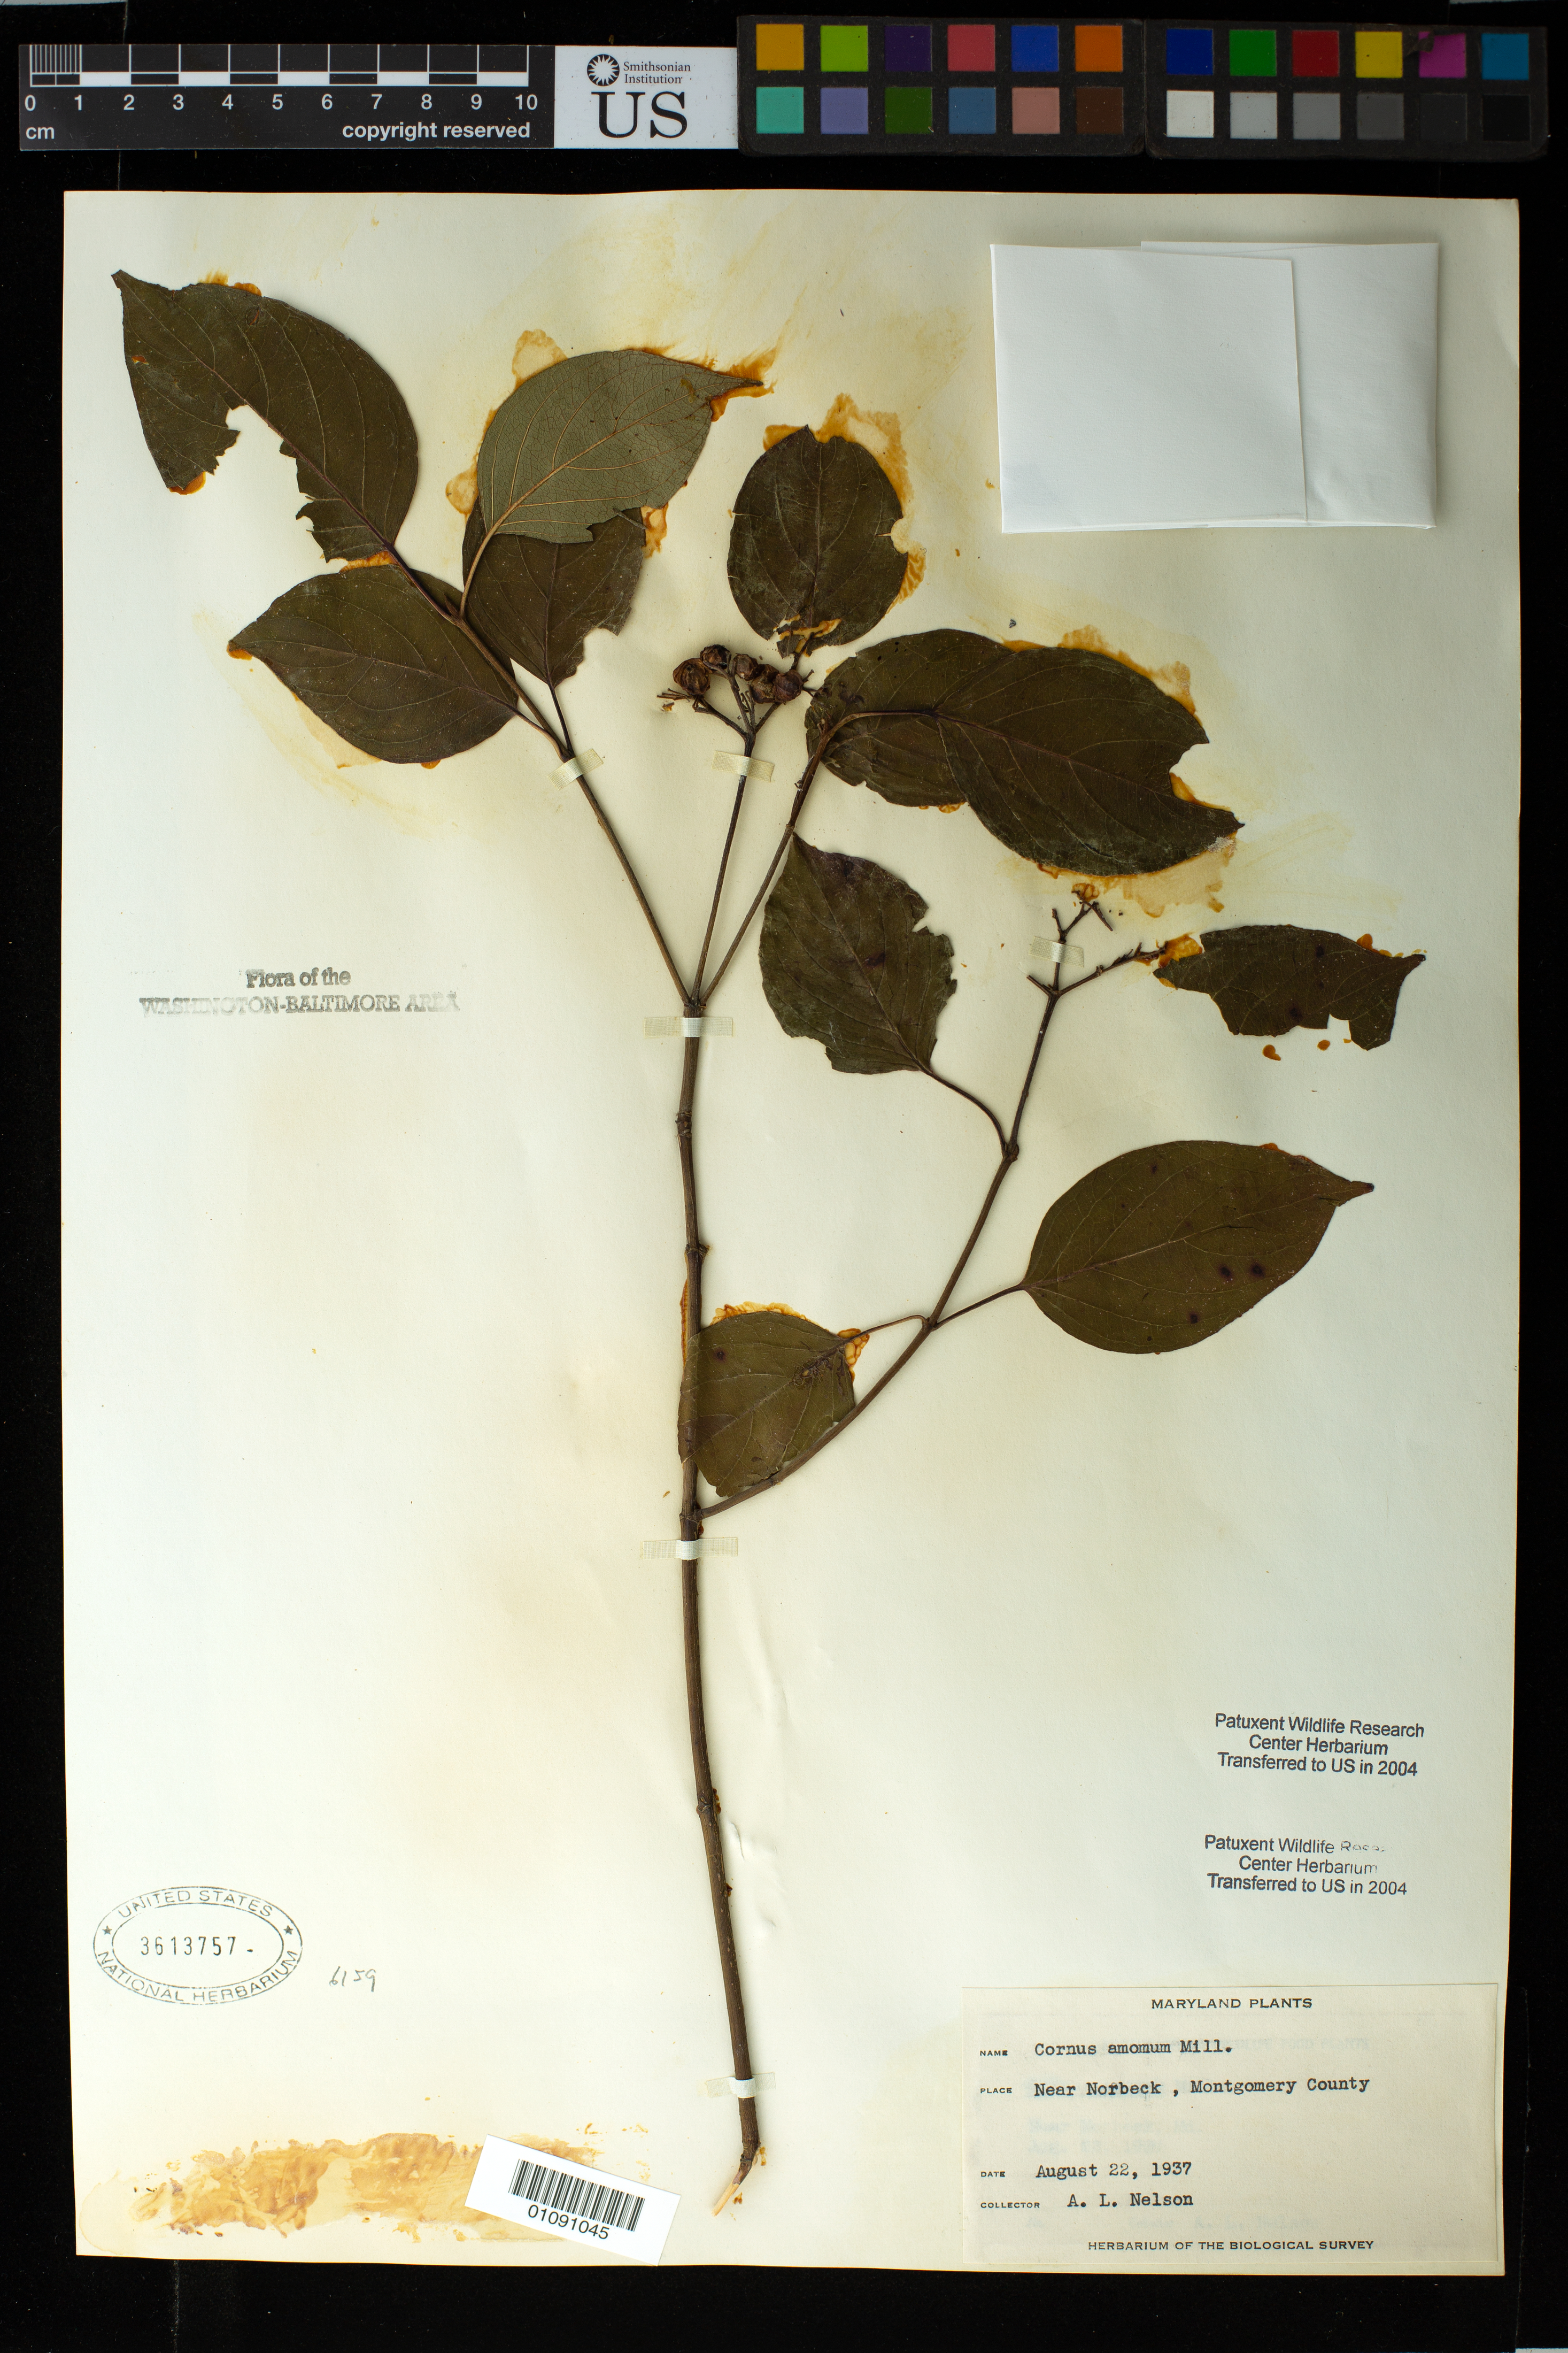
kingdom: Plantae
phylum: Tracheophyta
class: Magnoliopsida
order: Cornales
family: Cornaceae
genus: Cornus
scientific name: Cornus amomum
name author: Mill.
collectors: A. L. Nelson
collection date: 1937-08-22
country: United States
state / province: Maryland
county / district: Montgomery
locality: Near Norbeck.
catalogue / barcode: US 3613757